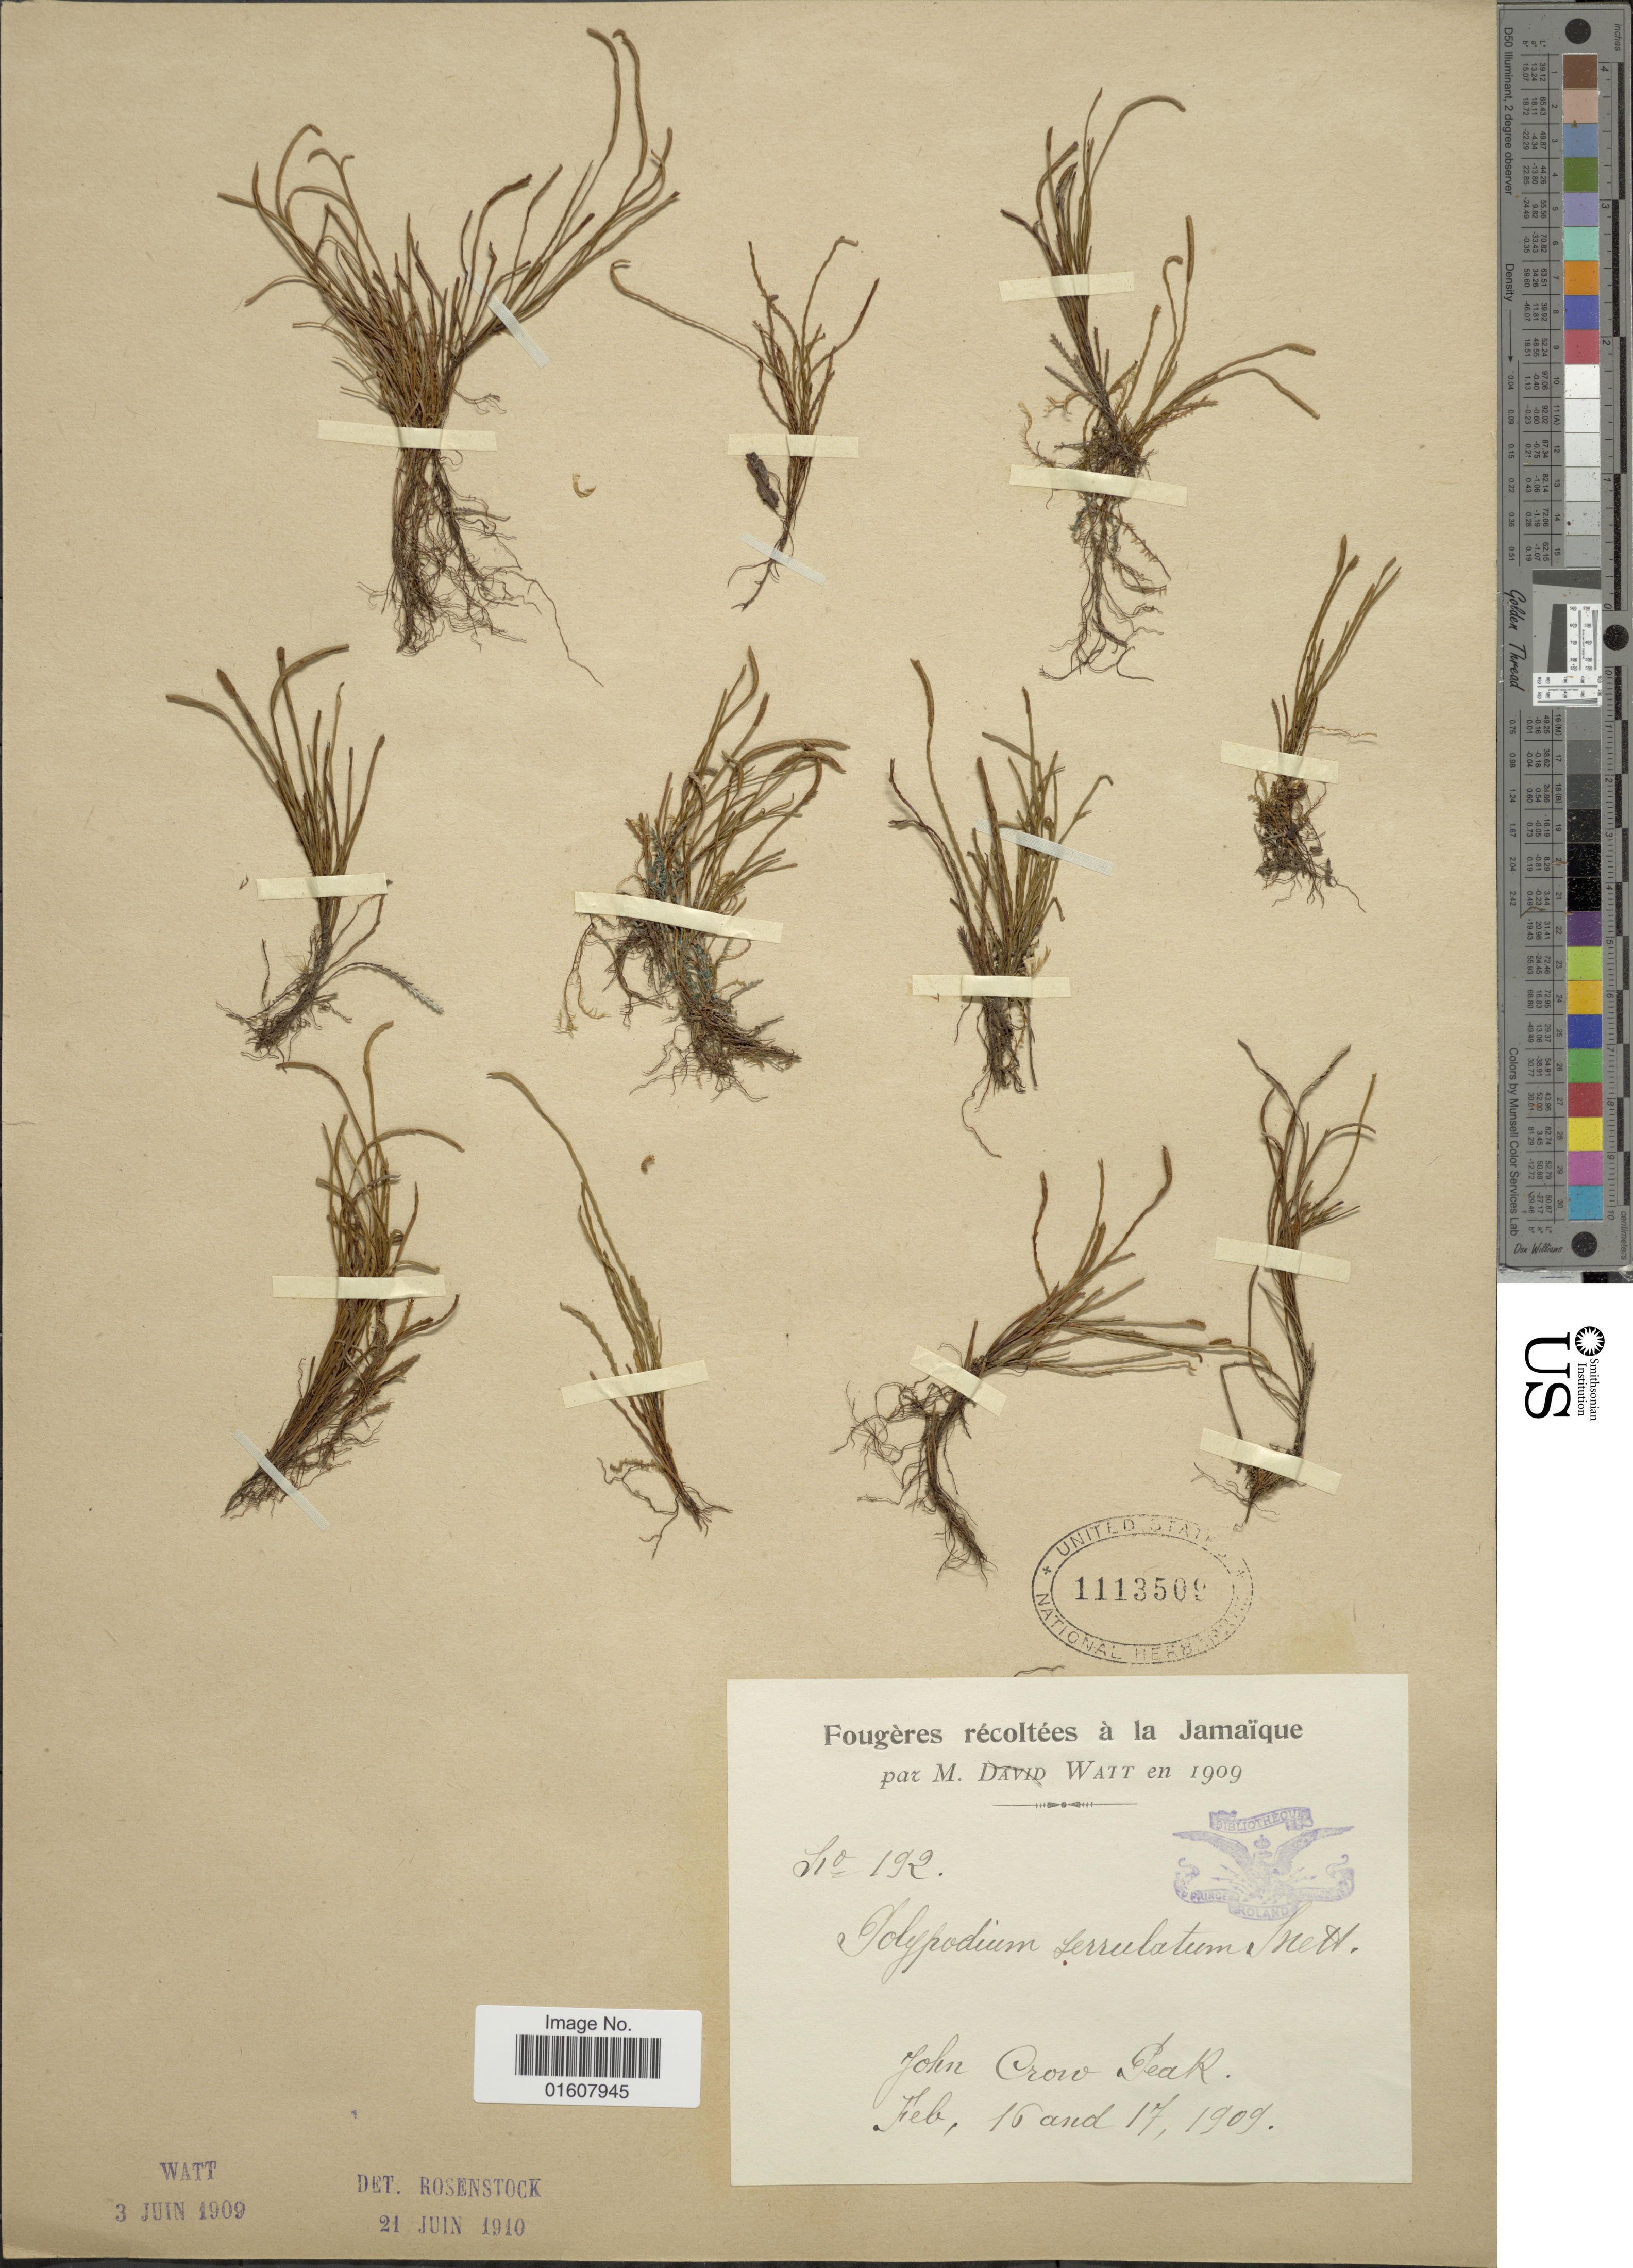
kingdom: Plantae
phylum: Tracheophyta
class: Polypodiopsida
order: Polypodiales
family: Polypodiaceae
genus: Cochlidium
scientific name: Cochlidium serrulatum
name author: (Sw.) L.E. Bishop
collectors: M. Watt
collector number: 192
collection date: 1909-02-16/1909-02-17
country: Jamaica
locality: John Crow Peak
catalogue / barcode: US 1113509